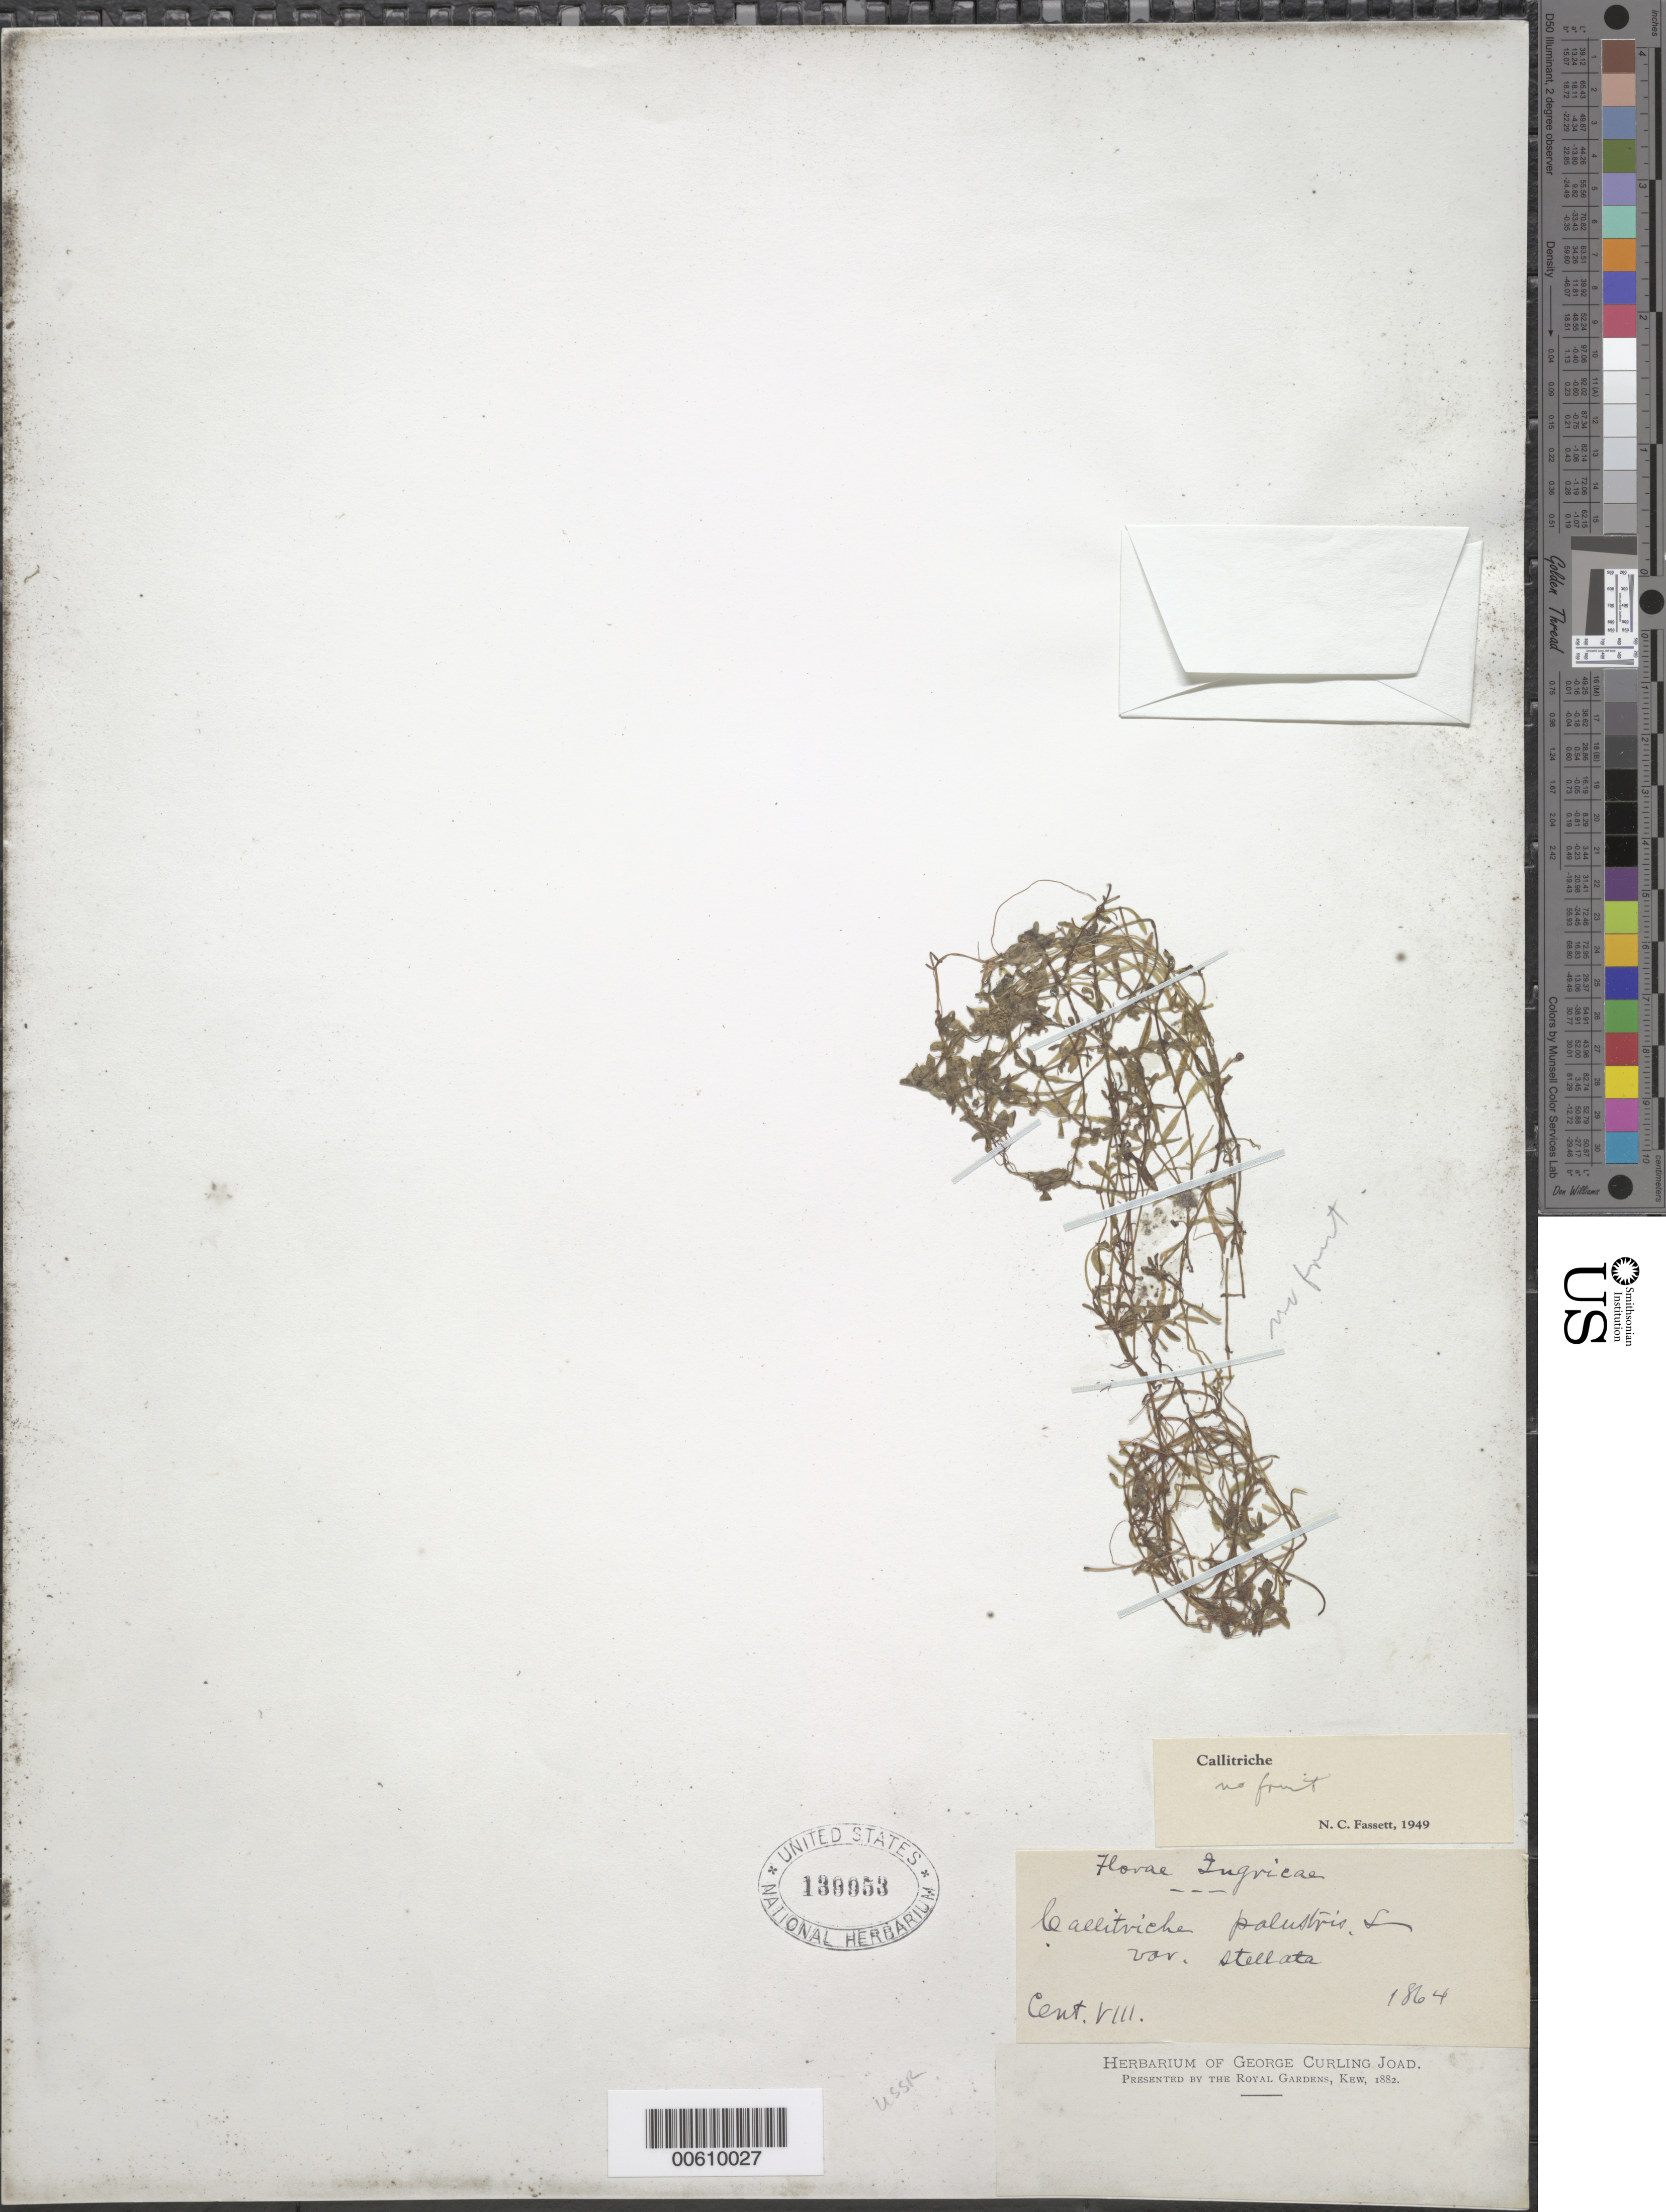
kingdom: Plantae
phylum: Tracheophyta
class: Magnoliopsida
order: Lamiales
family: Plantaginaceae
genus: Callitriche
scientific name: Callitriche palustris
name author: L.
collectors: G. C. Joad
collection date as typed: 10 Aug 1864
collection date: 1864-08-10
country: Russian Federation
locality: Ingric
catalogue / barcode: US 139953